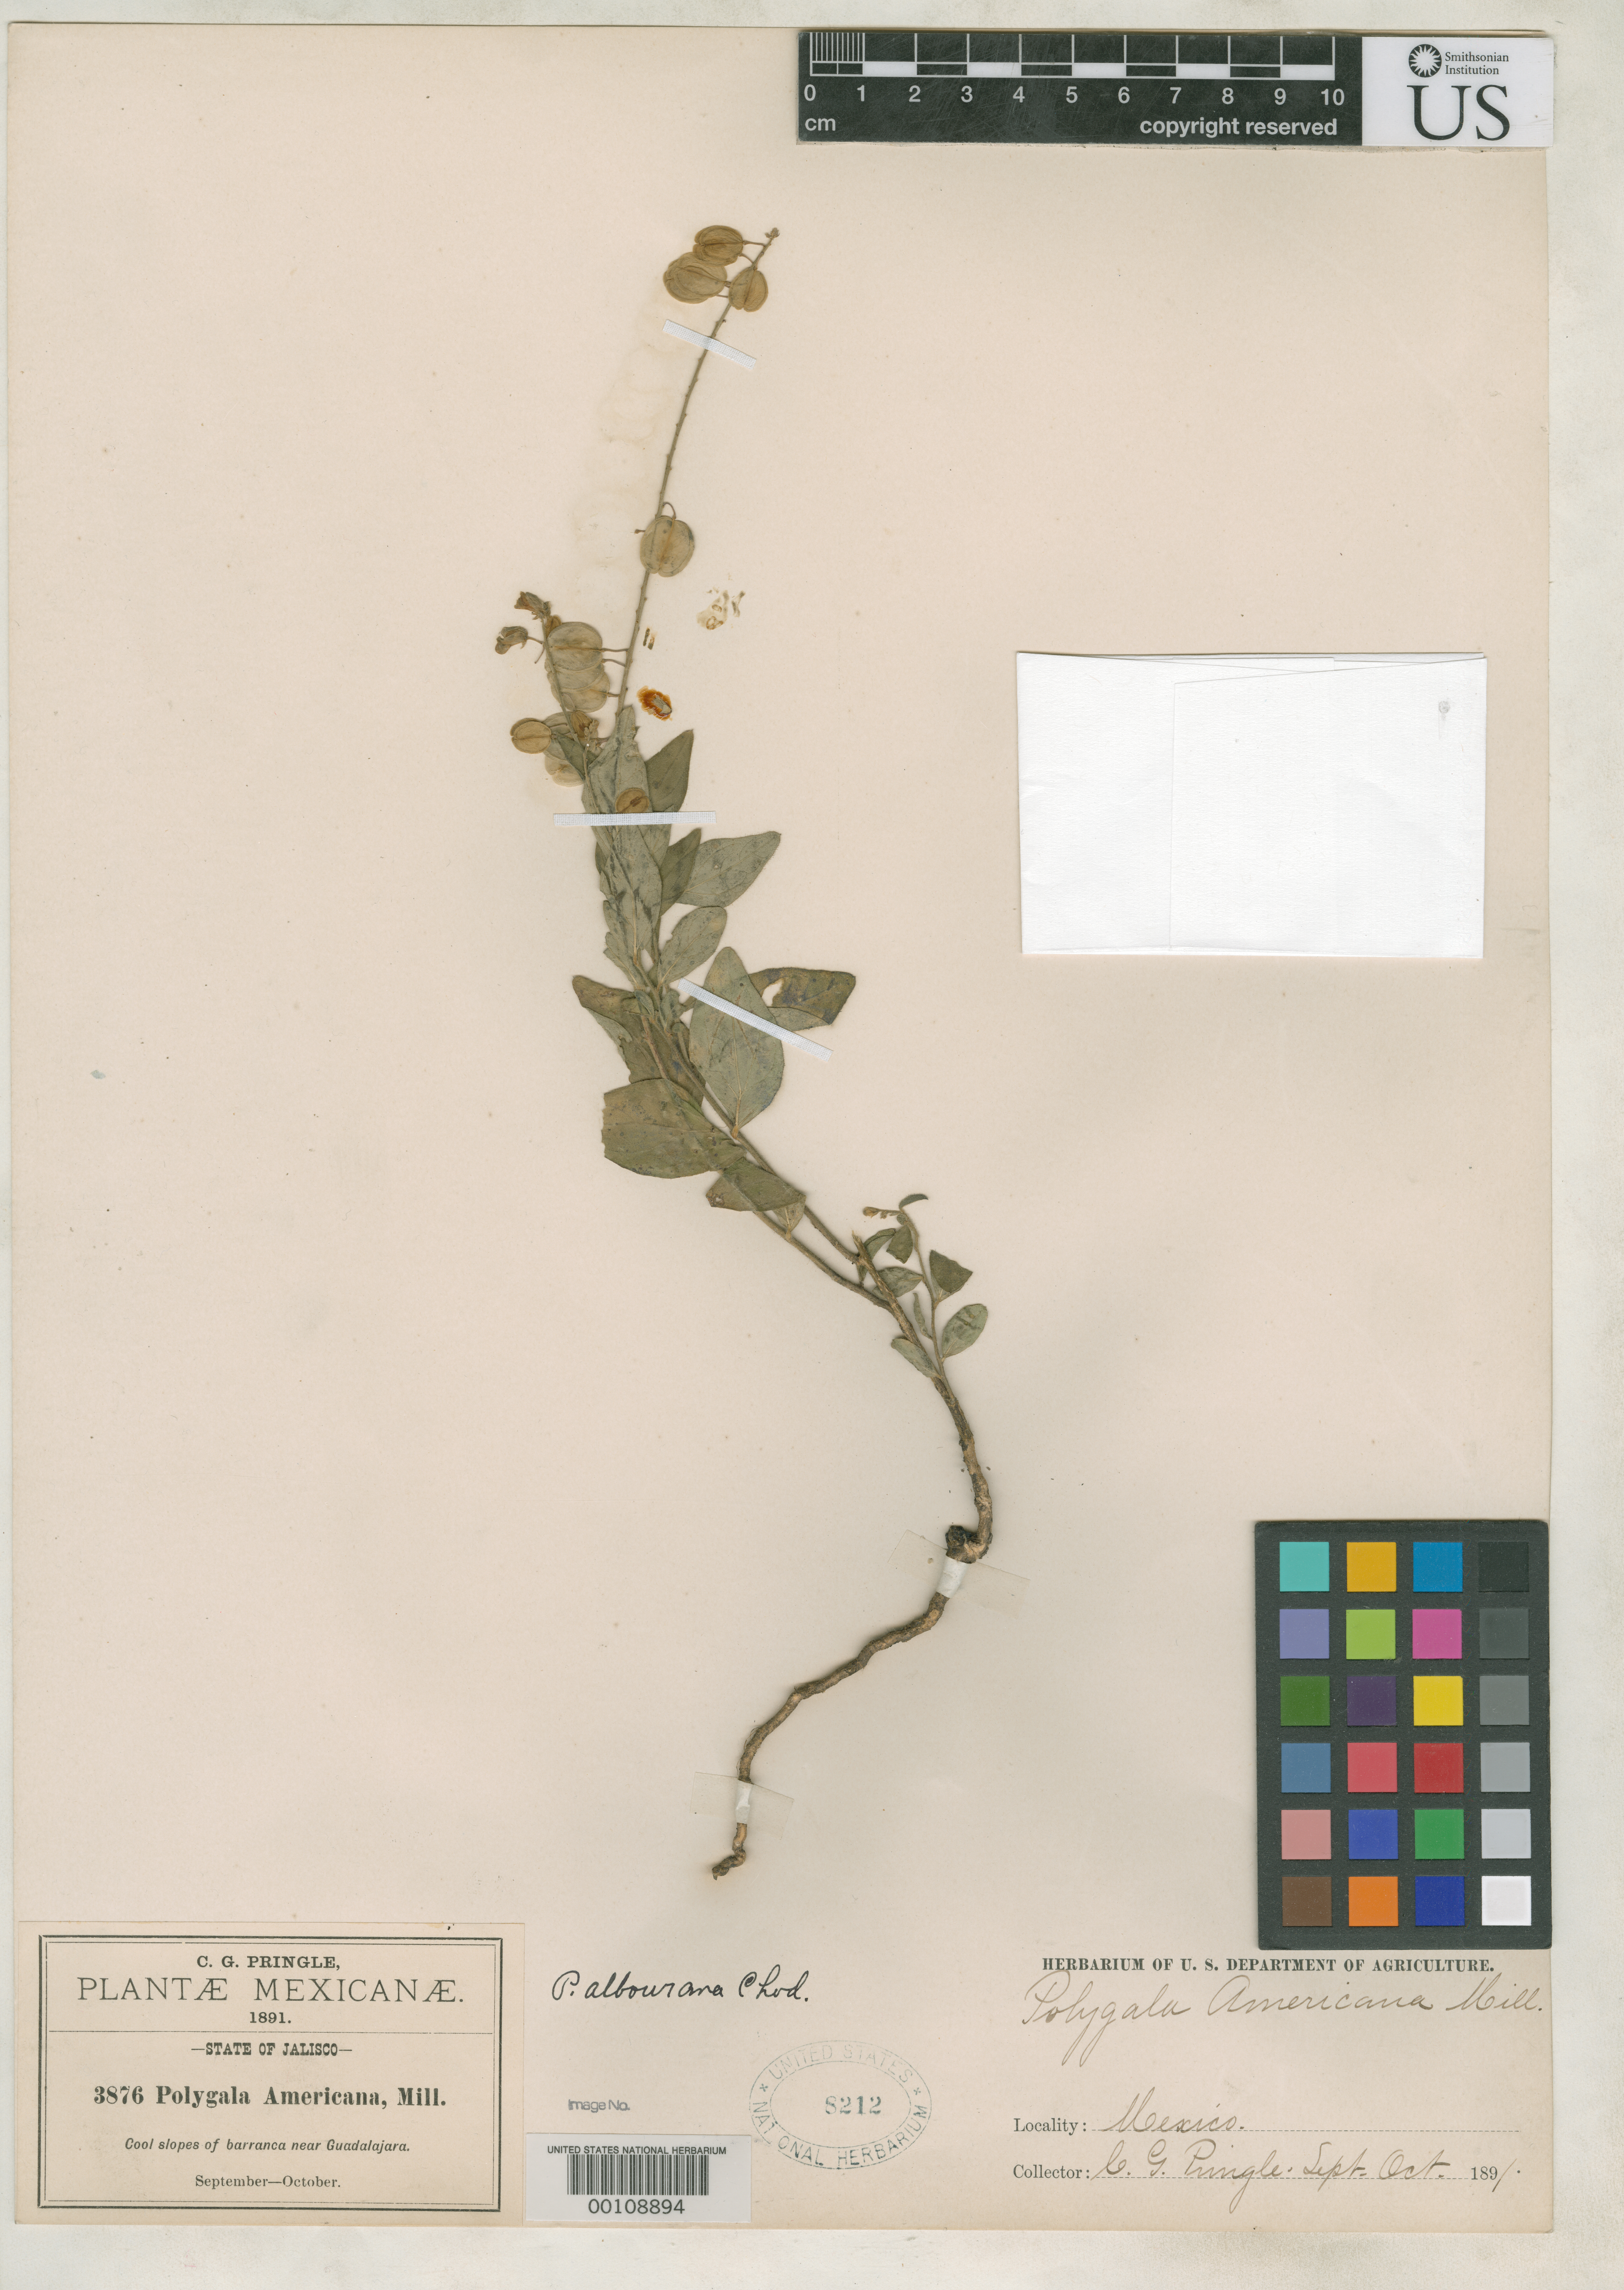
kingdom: Plantae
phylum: Tracheophyta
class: Magnoliopsida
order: Fabales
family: Polygalaceae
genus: Polygala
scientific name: Polygala albowiana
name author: Chodat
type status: Isotype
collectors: C. G. Pringle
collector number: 3876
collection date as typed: Sep 1891 to -- Oct 1891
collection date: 1891-09/1891-10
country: Mexico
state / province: Jalisco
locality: Near Guadalaraja.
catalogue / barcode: US 8212